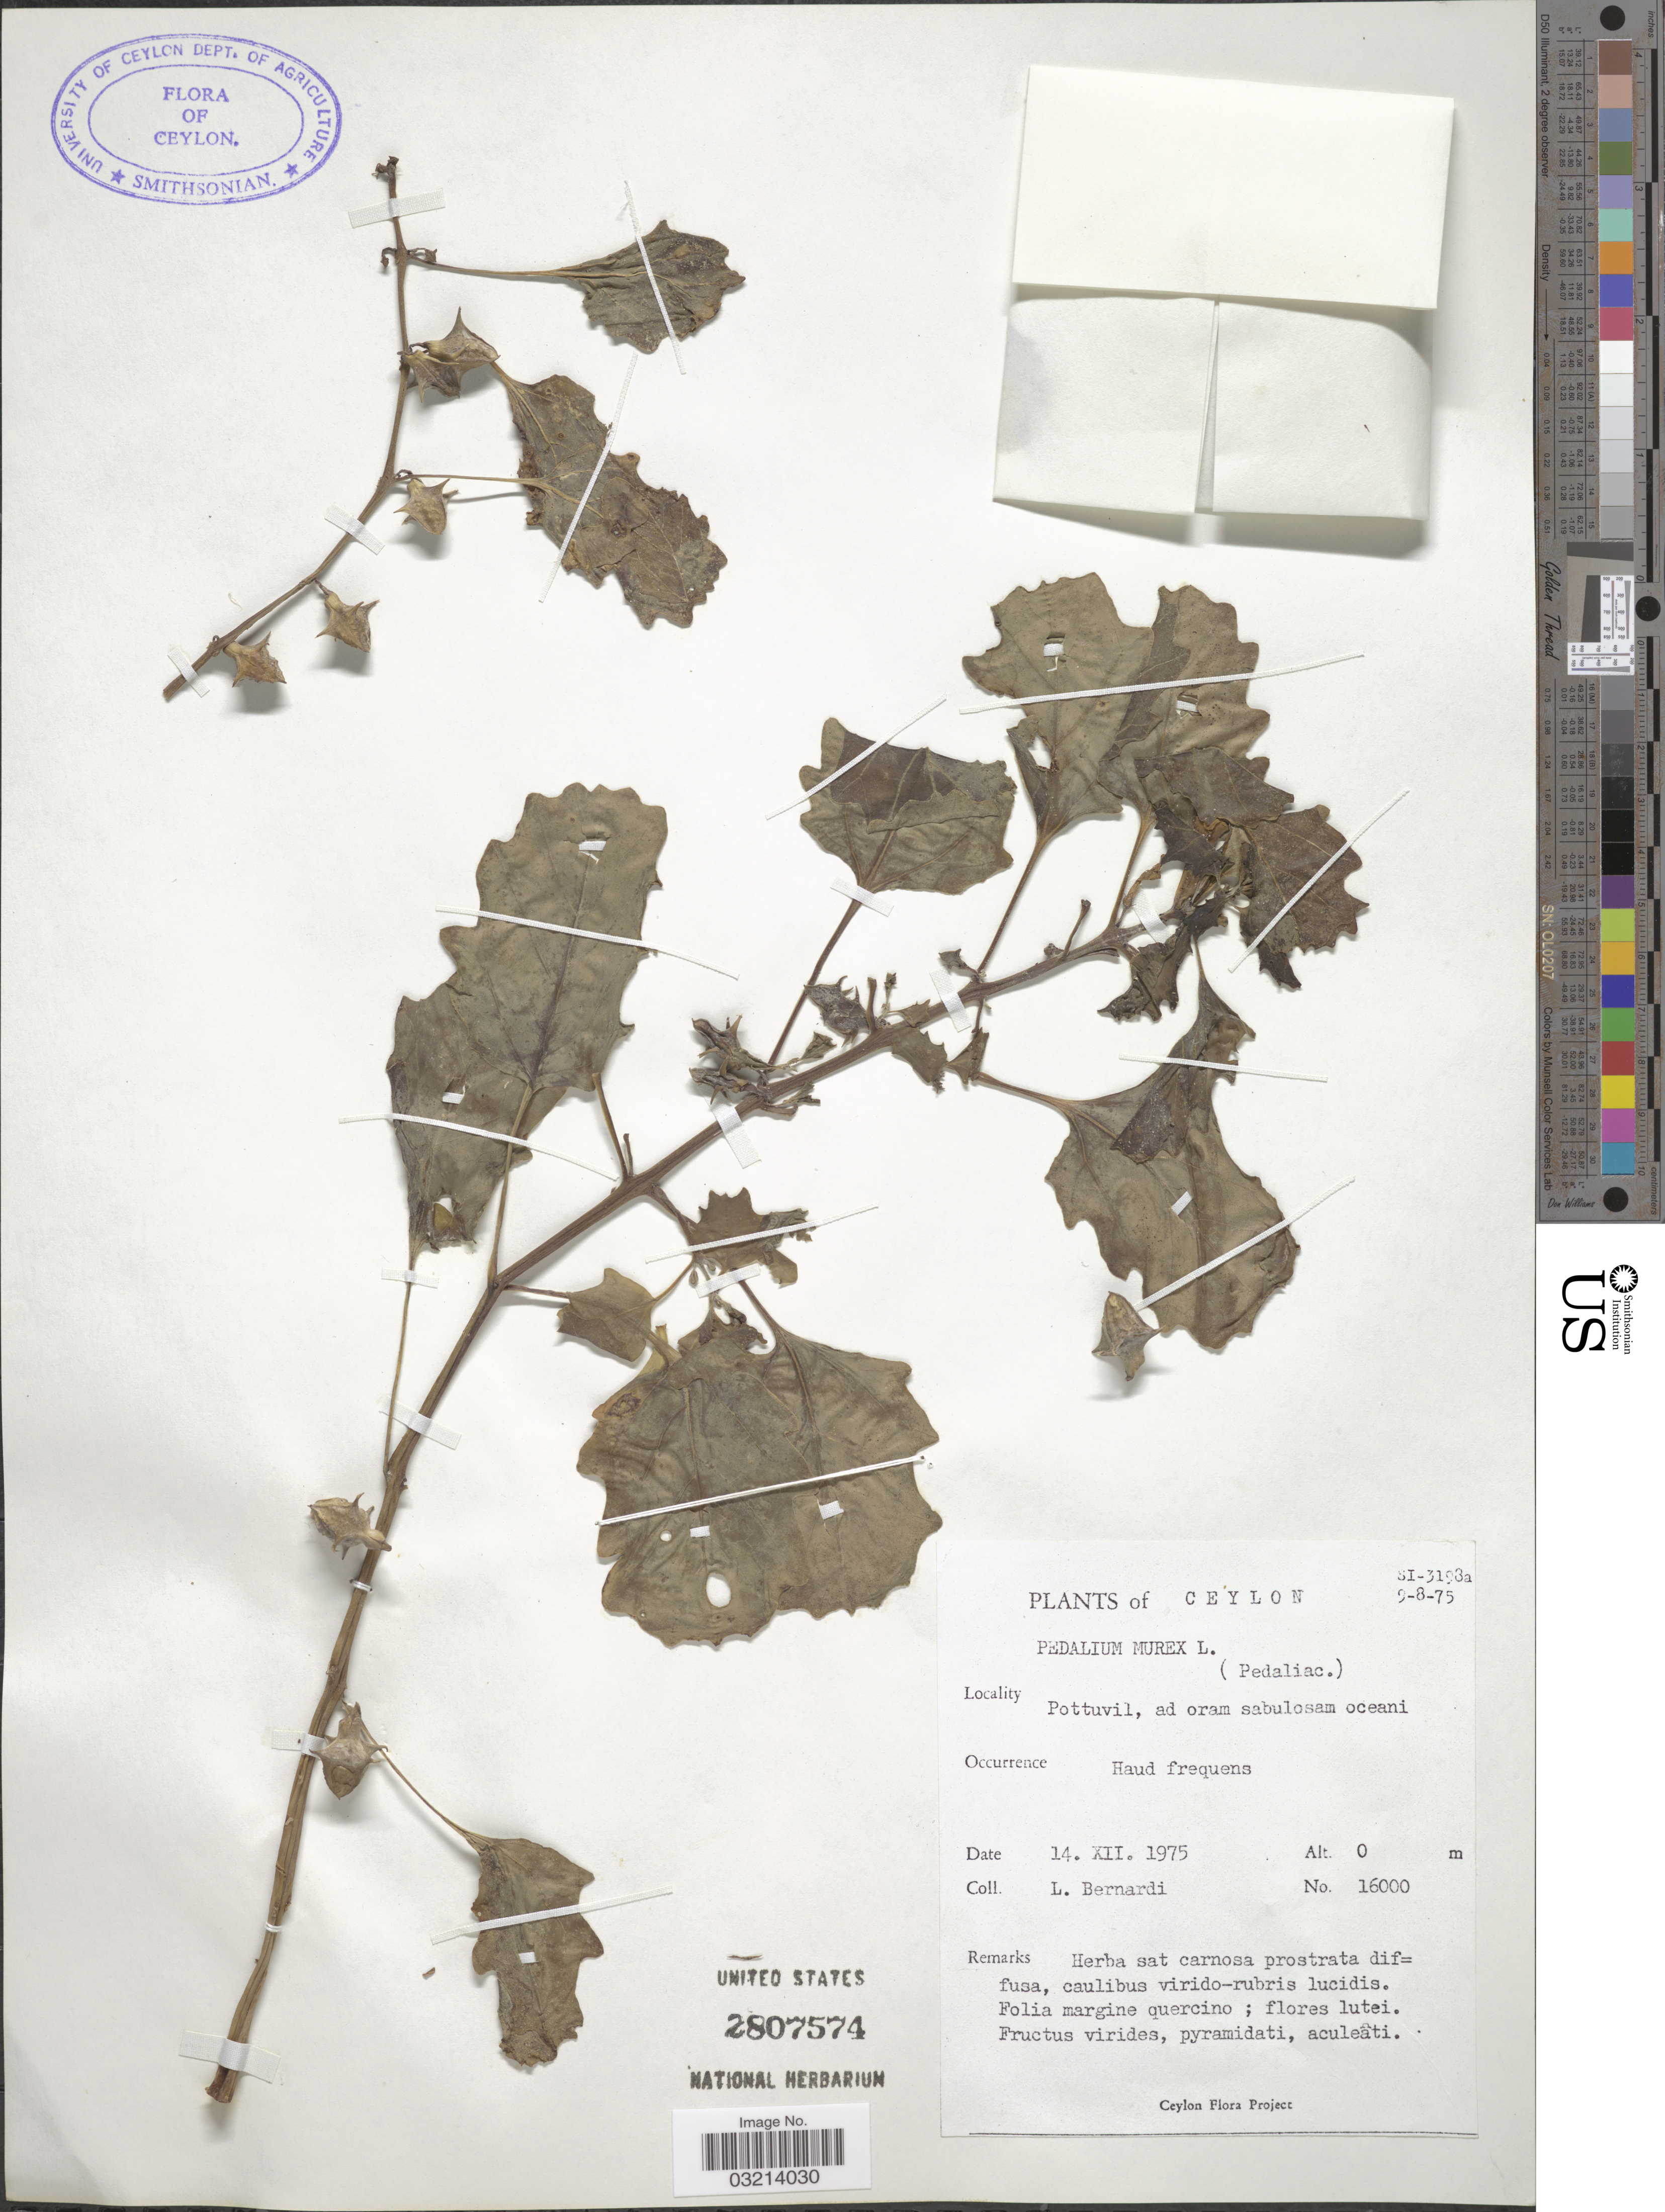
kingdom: Plantae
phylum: Tracheophyta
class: Magnoliopsida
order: Lamiales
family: Pedaliaceae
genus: Pedalium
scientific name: Pedalium murex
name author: L.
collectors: L. Bernardi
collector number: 16000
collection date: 1975-12-14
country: Sri Lanka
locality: Ceylon. Pottuvil, ad oram sabulosam oceani.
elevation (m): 0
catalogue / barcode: US 2807574